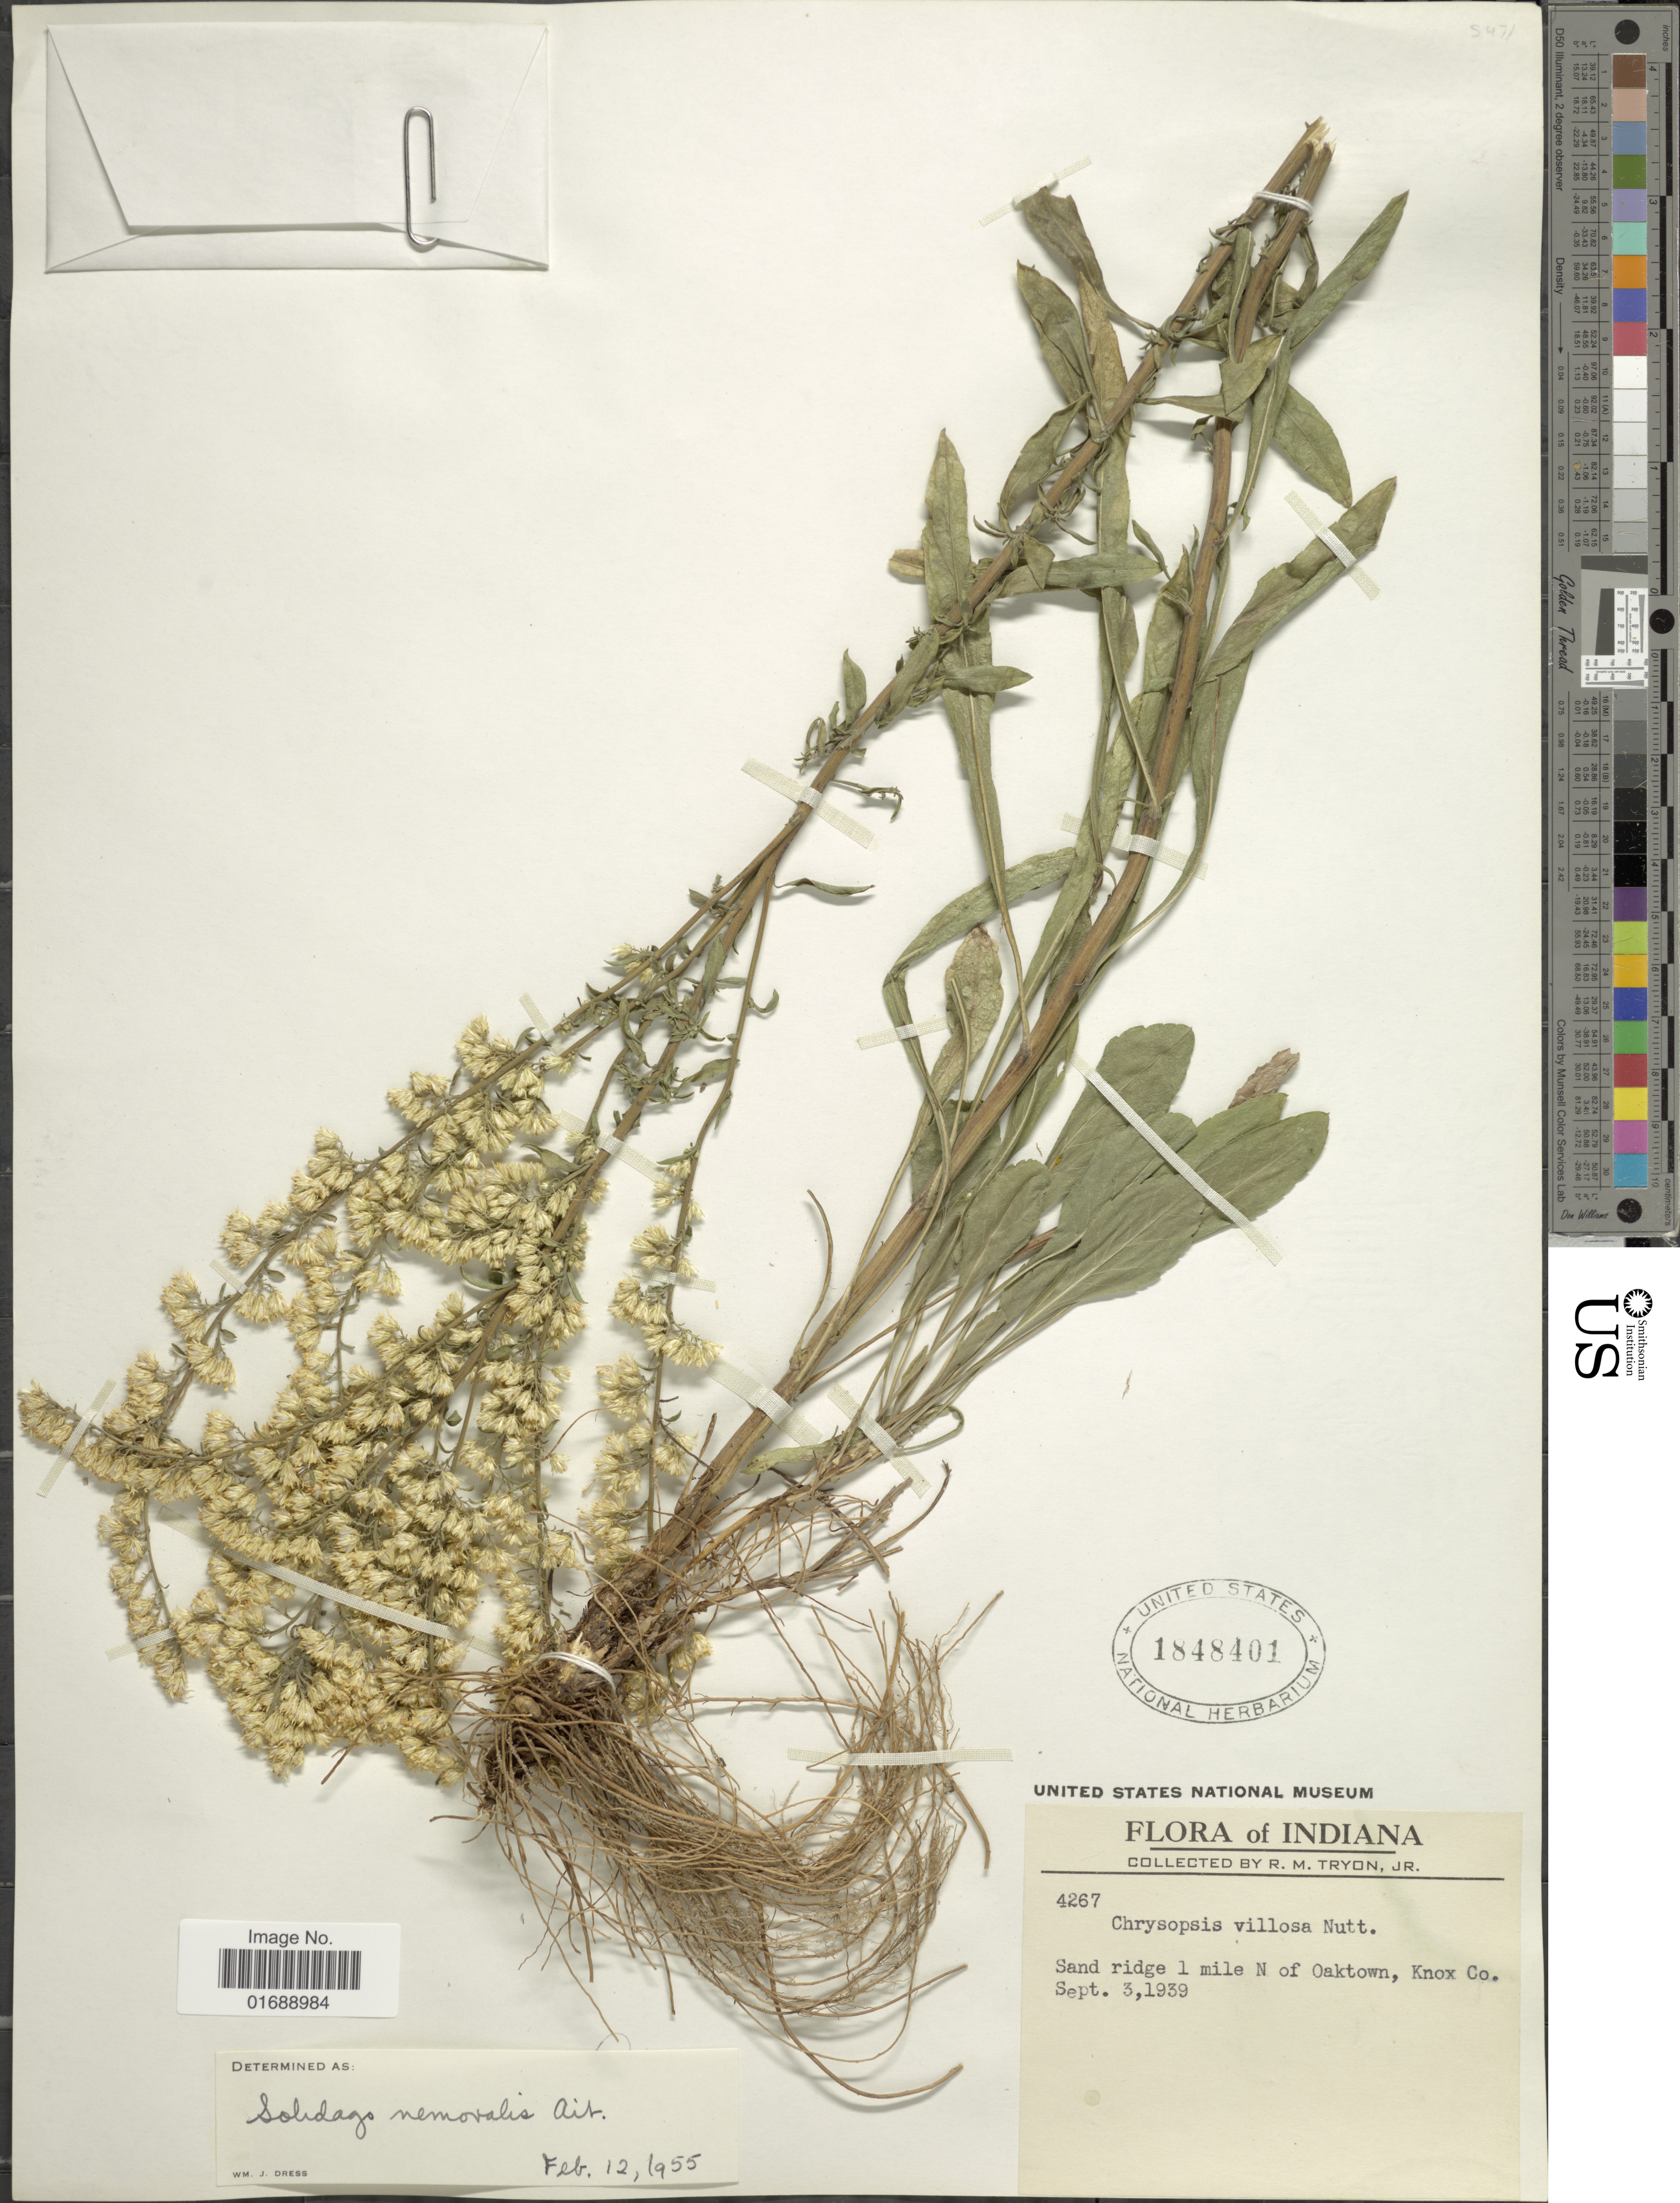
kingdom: Plantae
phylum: Tracheophyta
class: Magnoliopsida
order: Asterales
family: Asteraceae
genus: Solidago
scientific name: Solidago nemoralis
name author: Aiton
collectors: R. M. Tryon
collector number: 4267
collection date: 1939-09-03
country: United States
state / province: Indiana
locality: Sand ridge 1 mile N of Oaktown, Knox Co.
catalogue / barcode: US 1848401